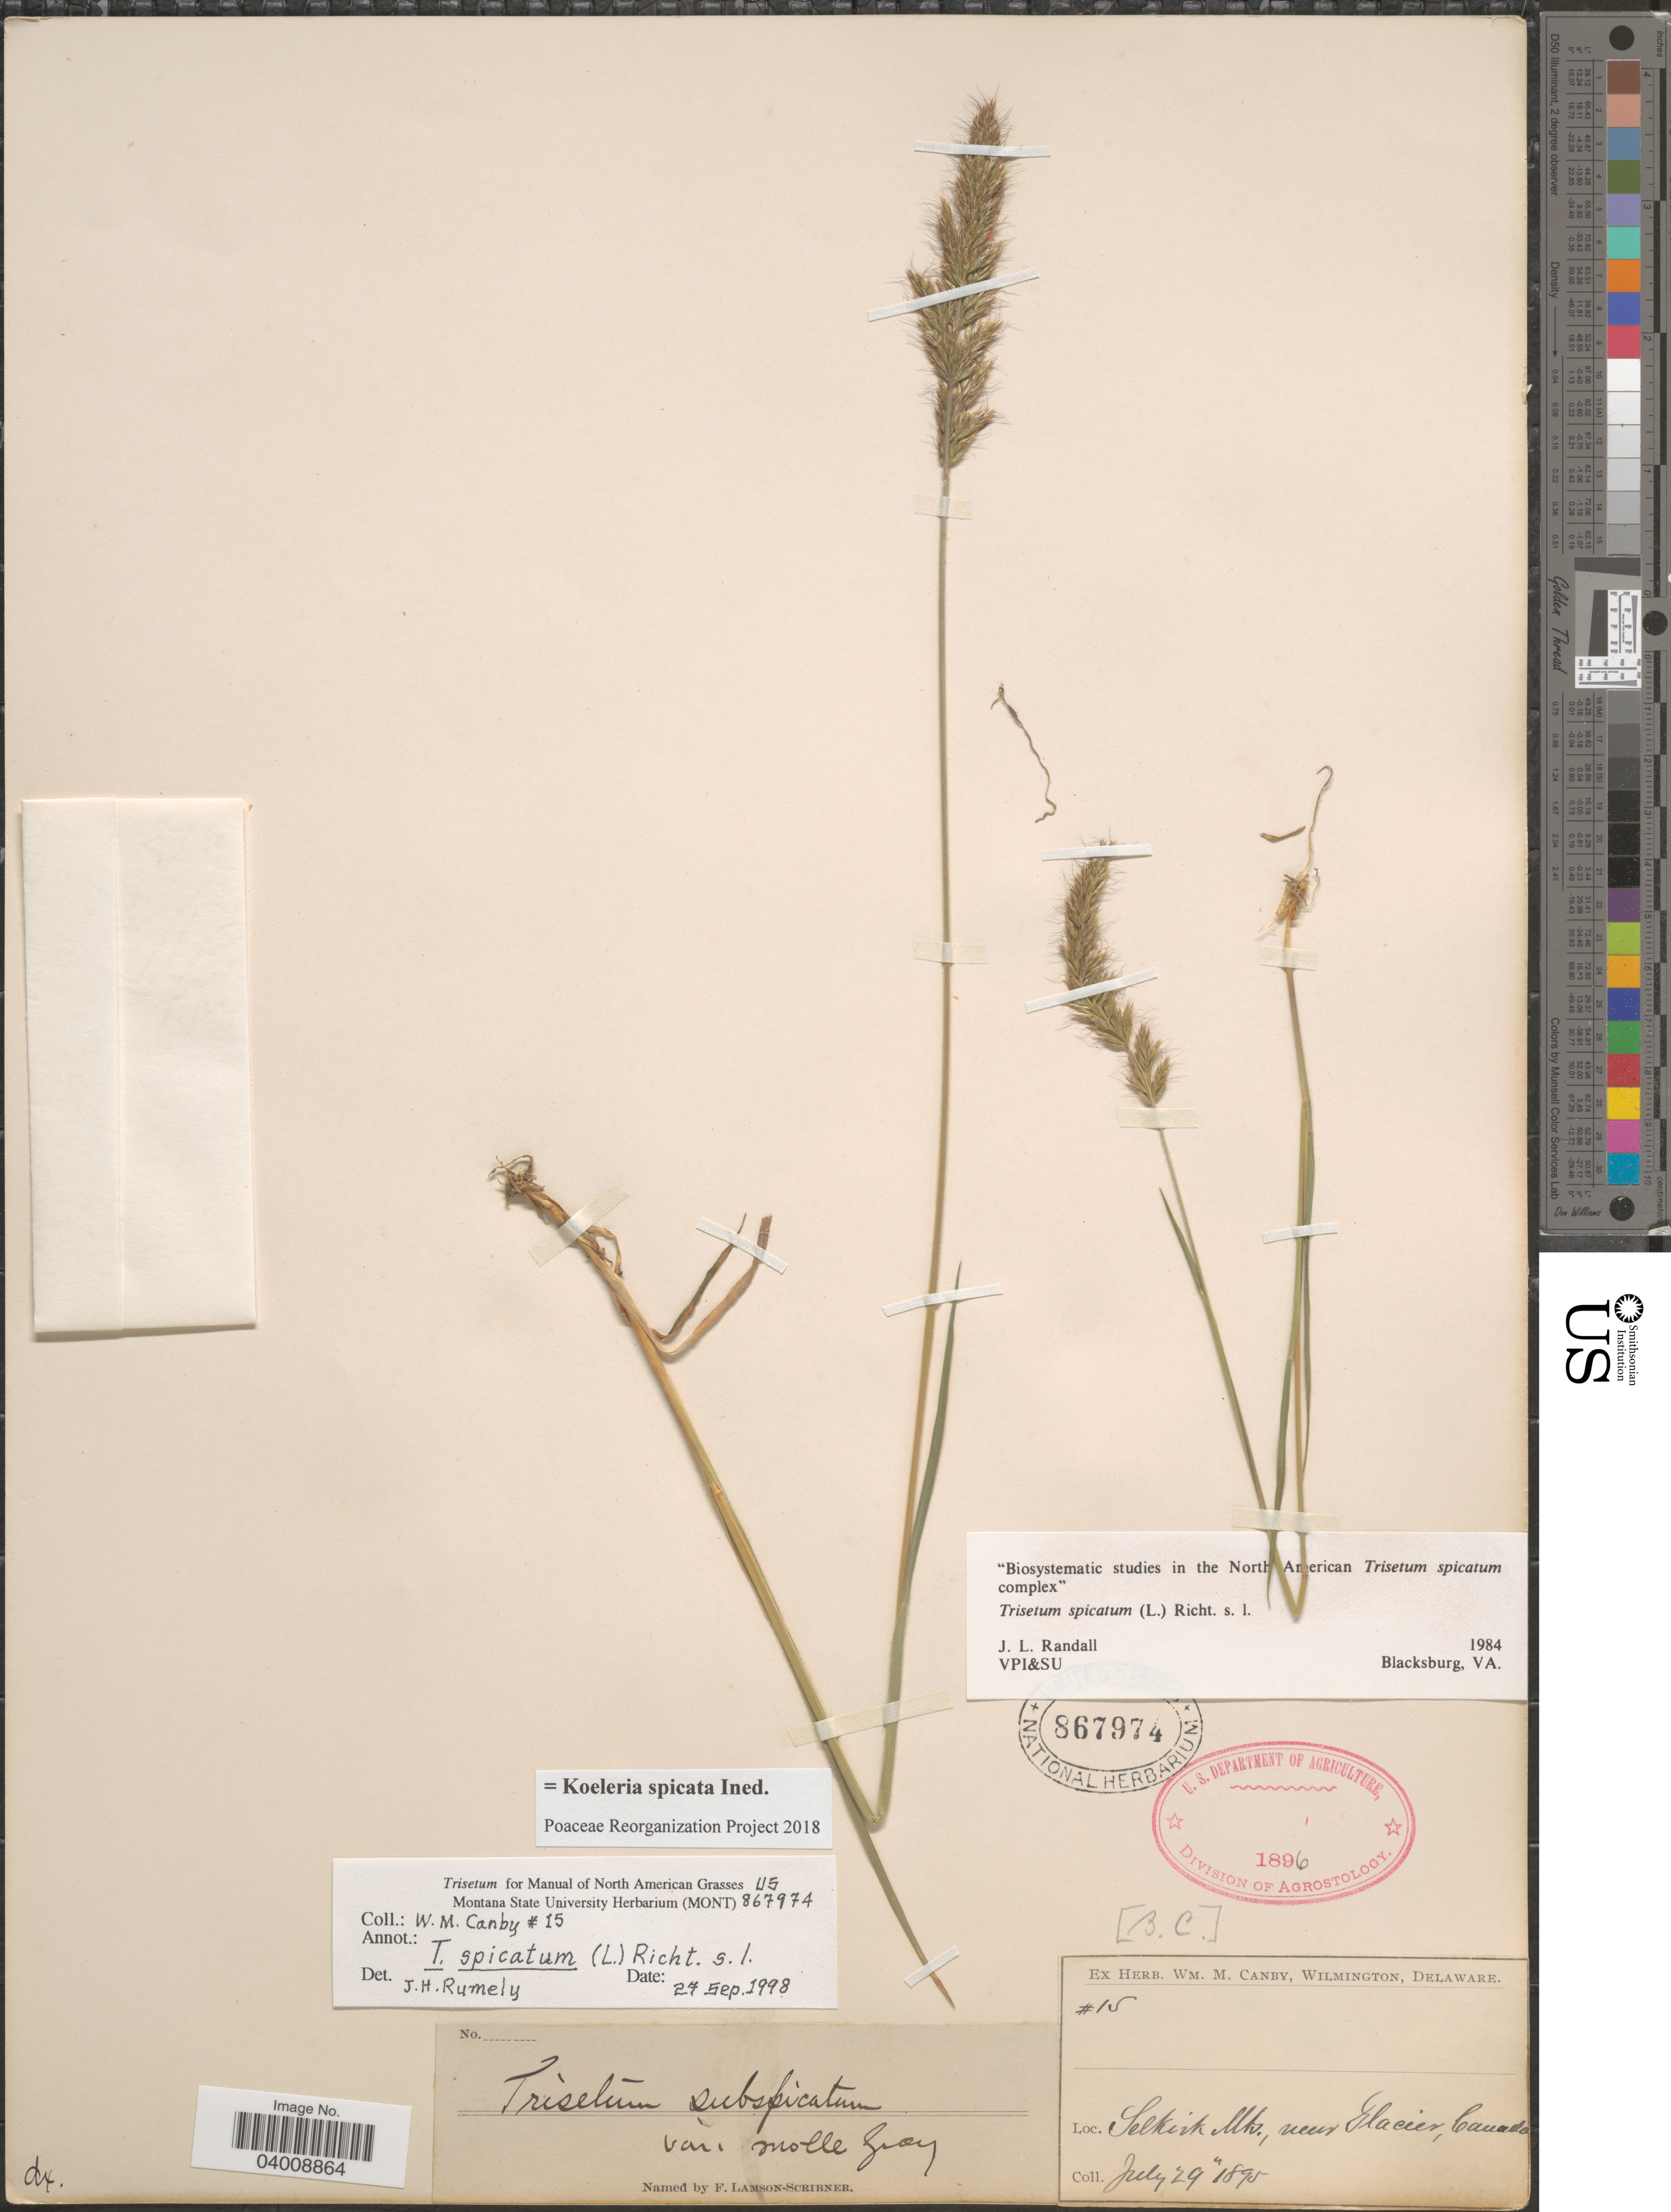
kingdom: Plantae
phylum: Tracheophyta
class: Liliopsida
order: Poales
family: Poaceae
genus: Koeleria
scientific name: Koeleria spicata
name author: (L.) Barberá et al.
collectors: ex herb. W.M. Canby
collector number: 15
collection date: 1895-07-29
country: Canada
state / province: British Columbia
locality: Selkirk Mts., near Glacier.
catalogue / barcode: US 867974